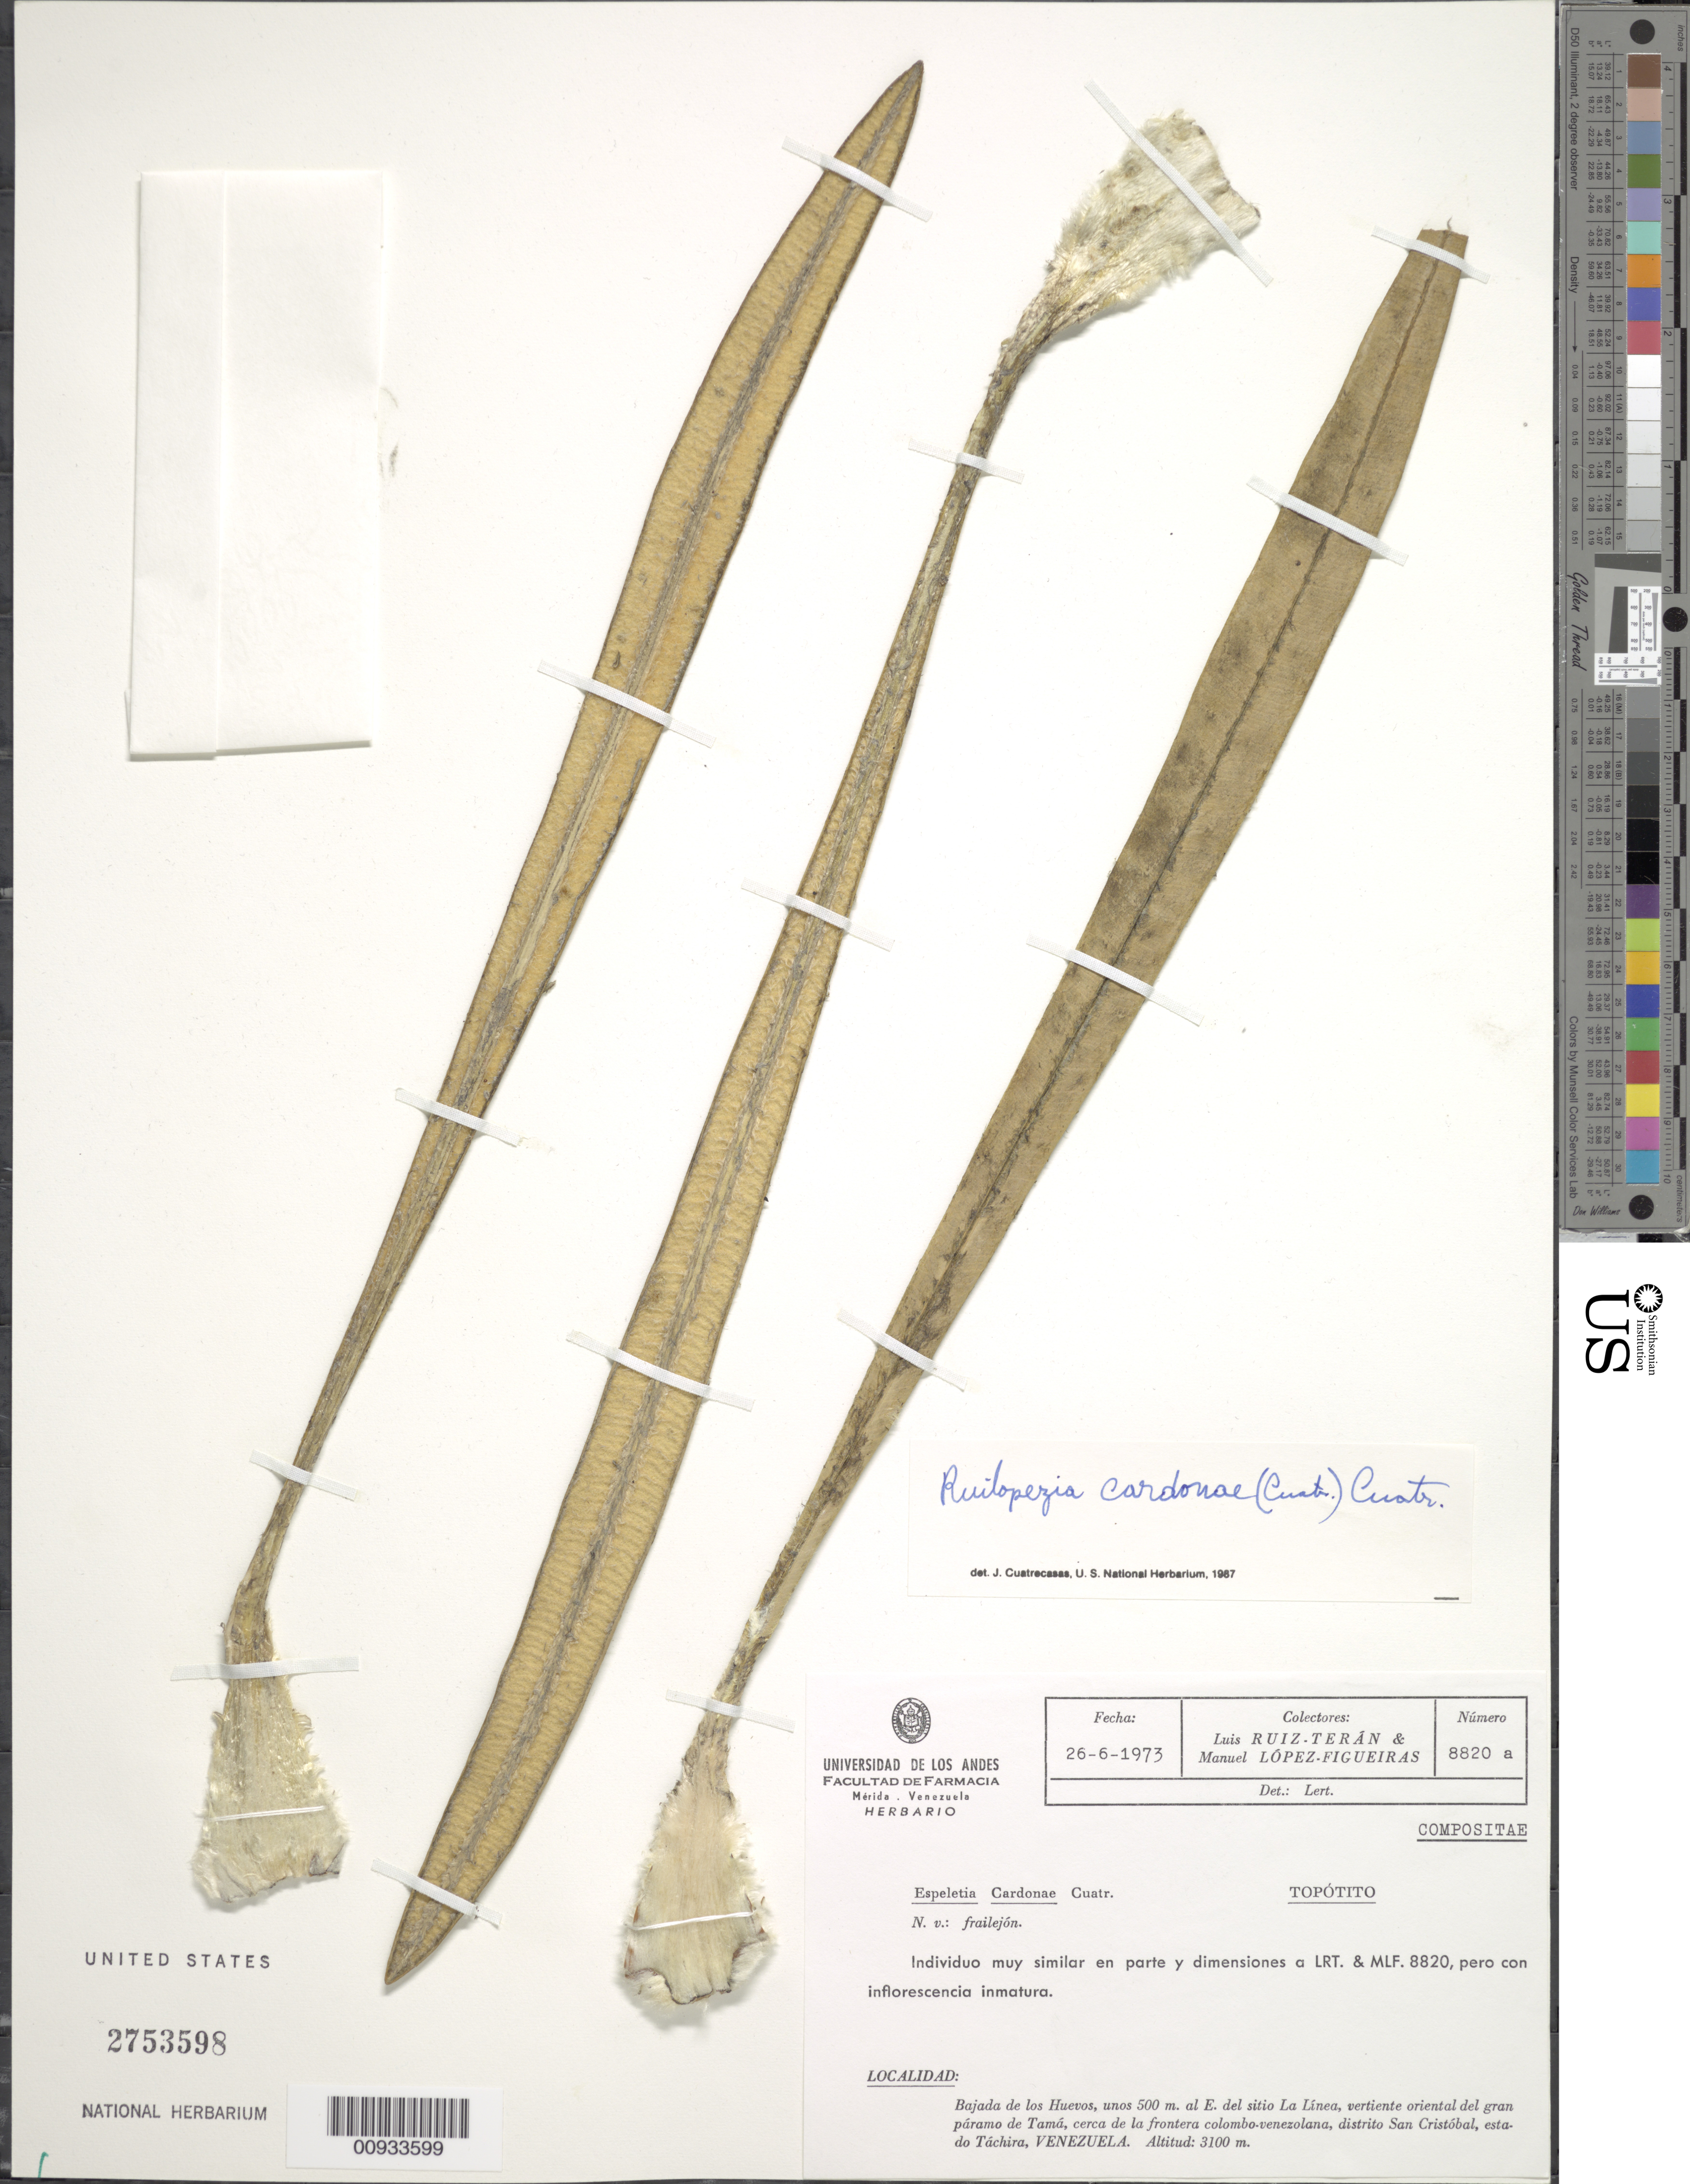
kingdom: Plantae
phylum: Tracheophyta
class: Magnoliopsida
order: Asterales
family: Asteraceae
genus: Ruilopezia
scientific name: Ruilopezia cardonae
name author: (Cuatrec.) Cuatrec.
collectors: L. Teran & M. López Figueiras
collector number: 8820a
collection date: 1973-06-26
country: Venezuela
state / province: Tachira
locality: Bajada de los Huevos, unos 500 m al E del sitio La Linea, vertiente oriental del gran paramo de Tama, cerca de la frontera colombo-venezolana, Distrito San Cristobal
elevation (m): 3100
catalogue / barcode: US 2753598